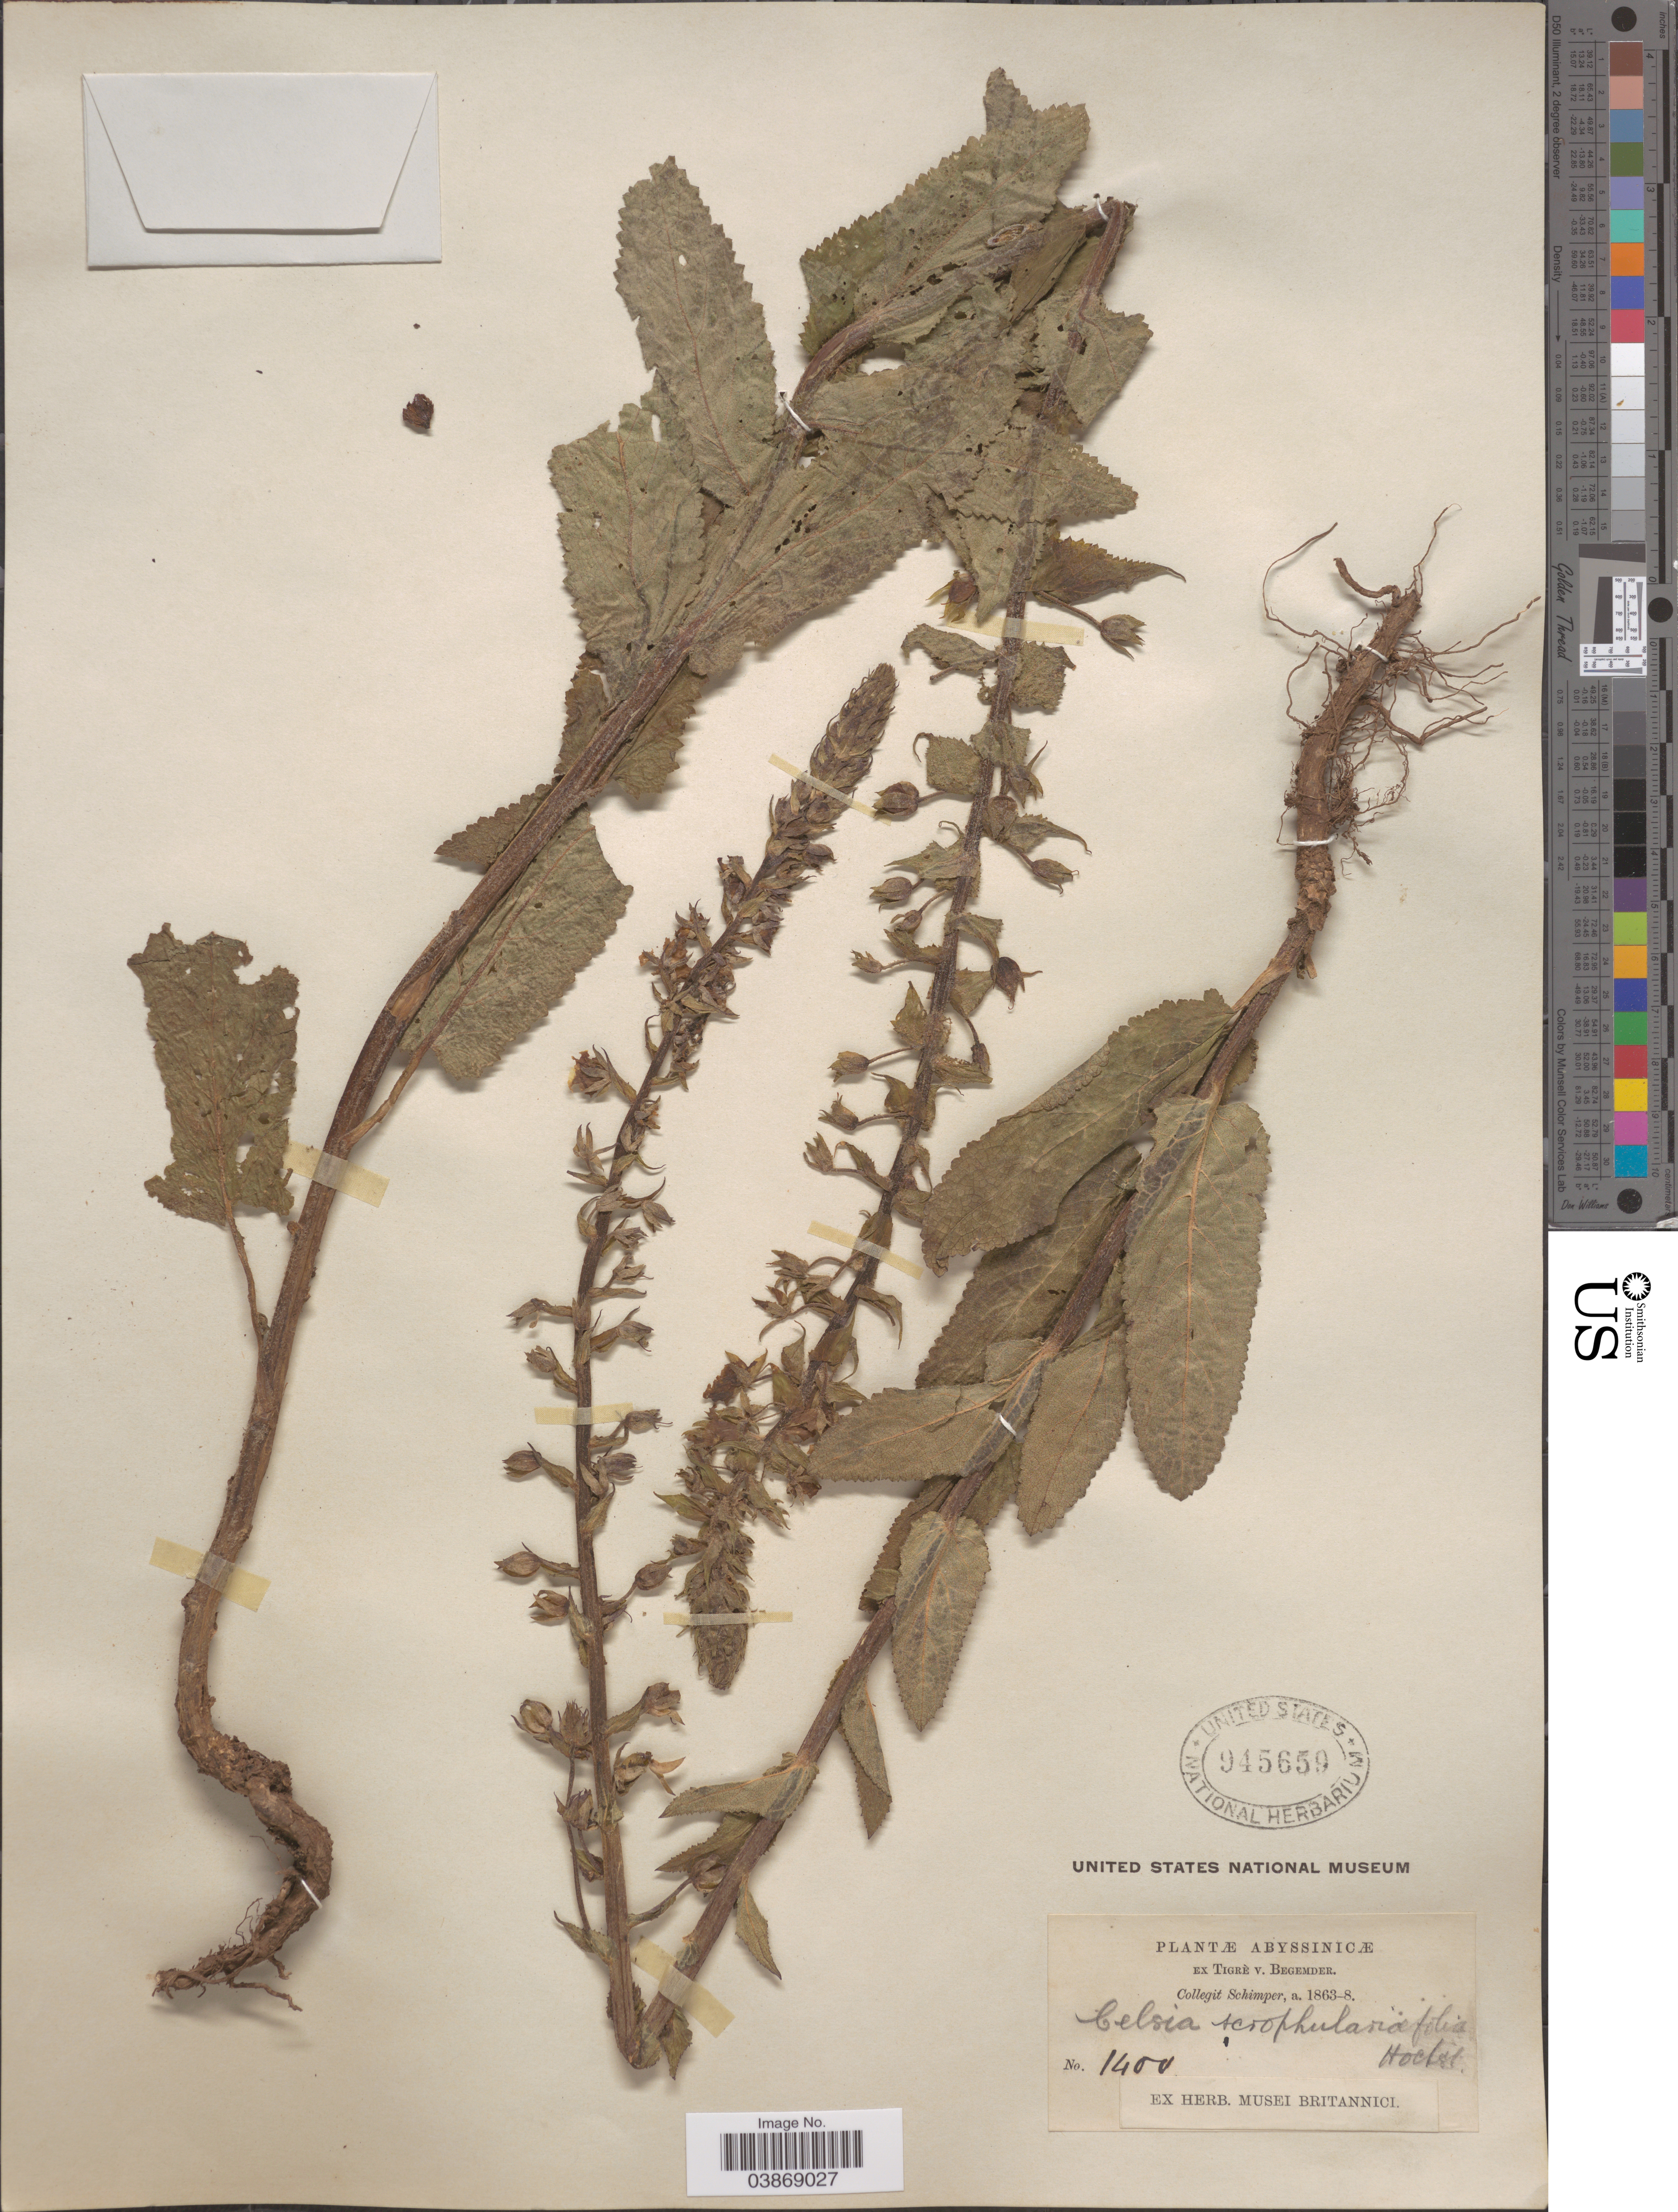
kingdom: Plantae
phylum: Tracheophyta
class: Magnoliopsida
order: Lamiales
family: Scrophulariaceae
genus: Celsia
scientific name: Celsia scrophulariifolia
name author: Hochst. & Murb.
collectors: -. Schimper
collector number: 1400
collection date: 1863/1868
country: Ethiopia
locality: Abyssinicæ.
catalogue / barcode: US 945659